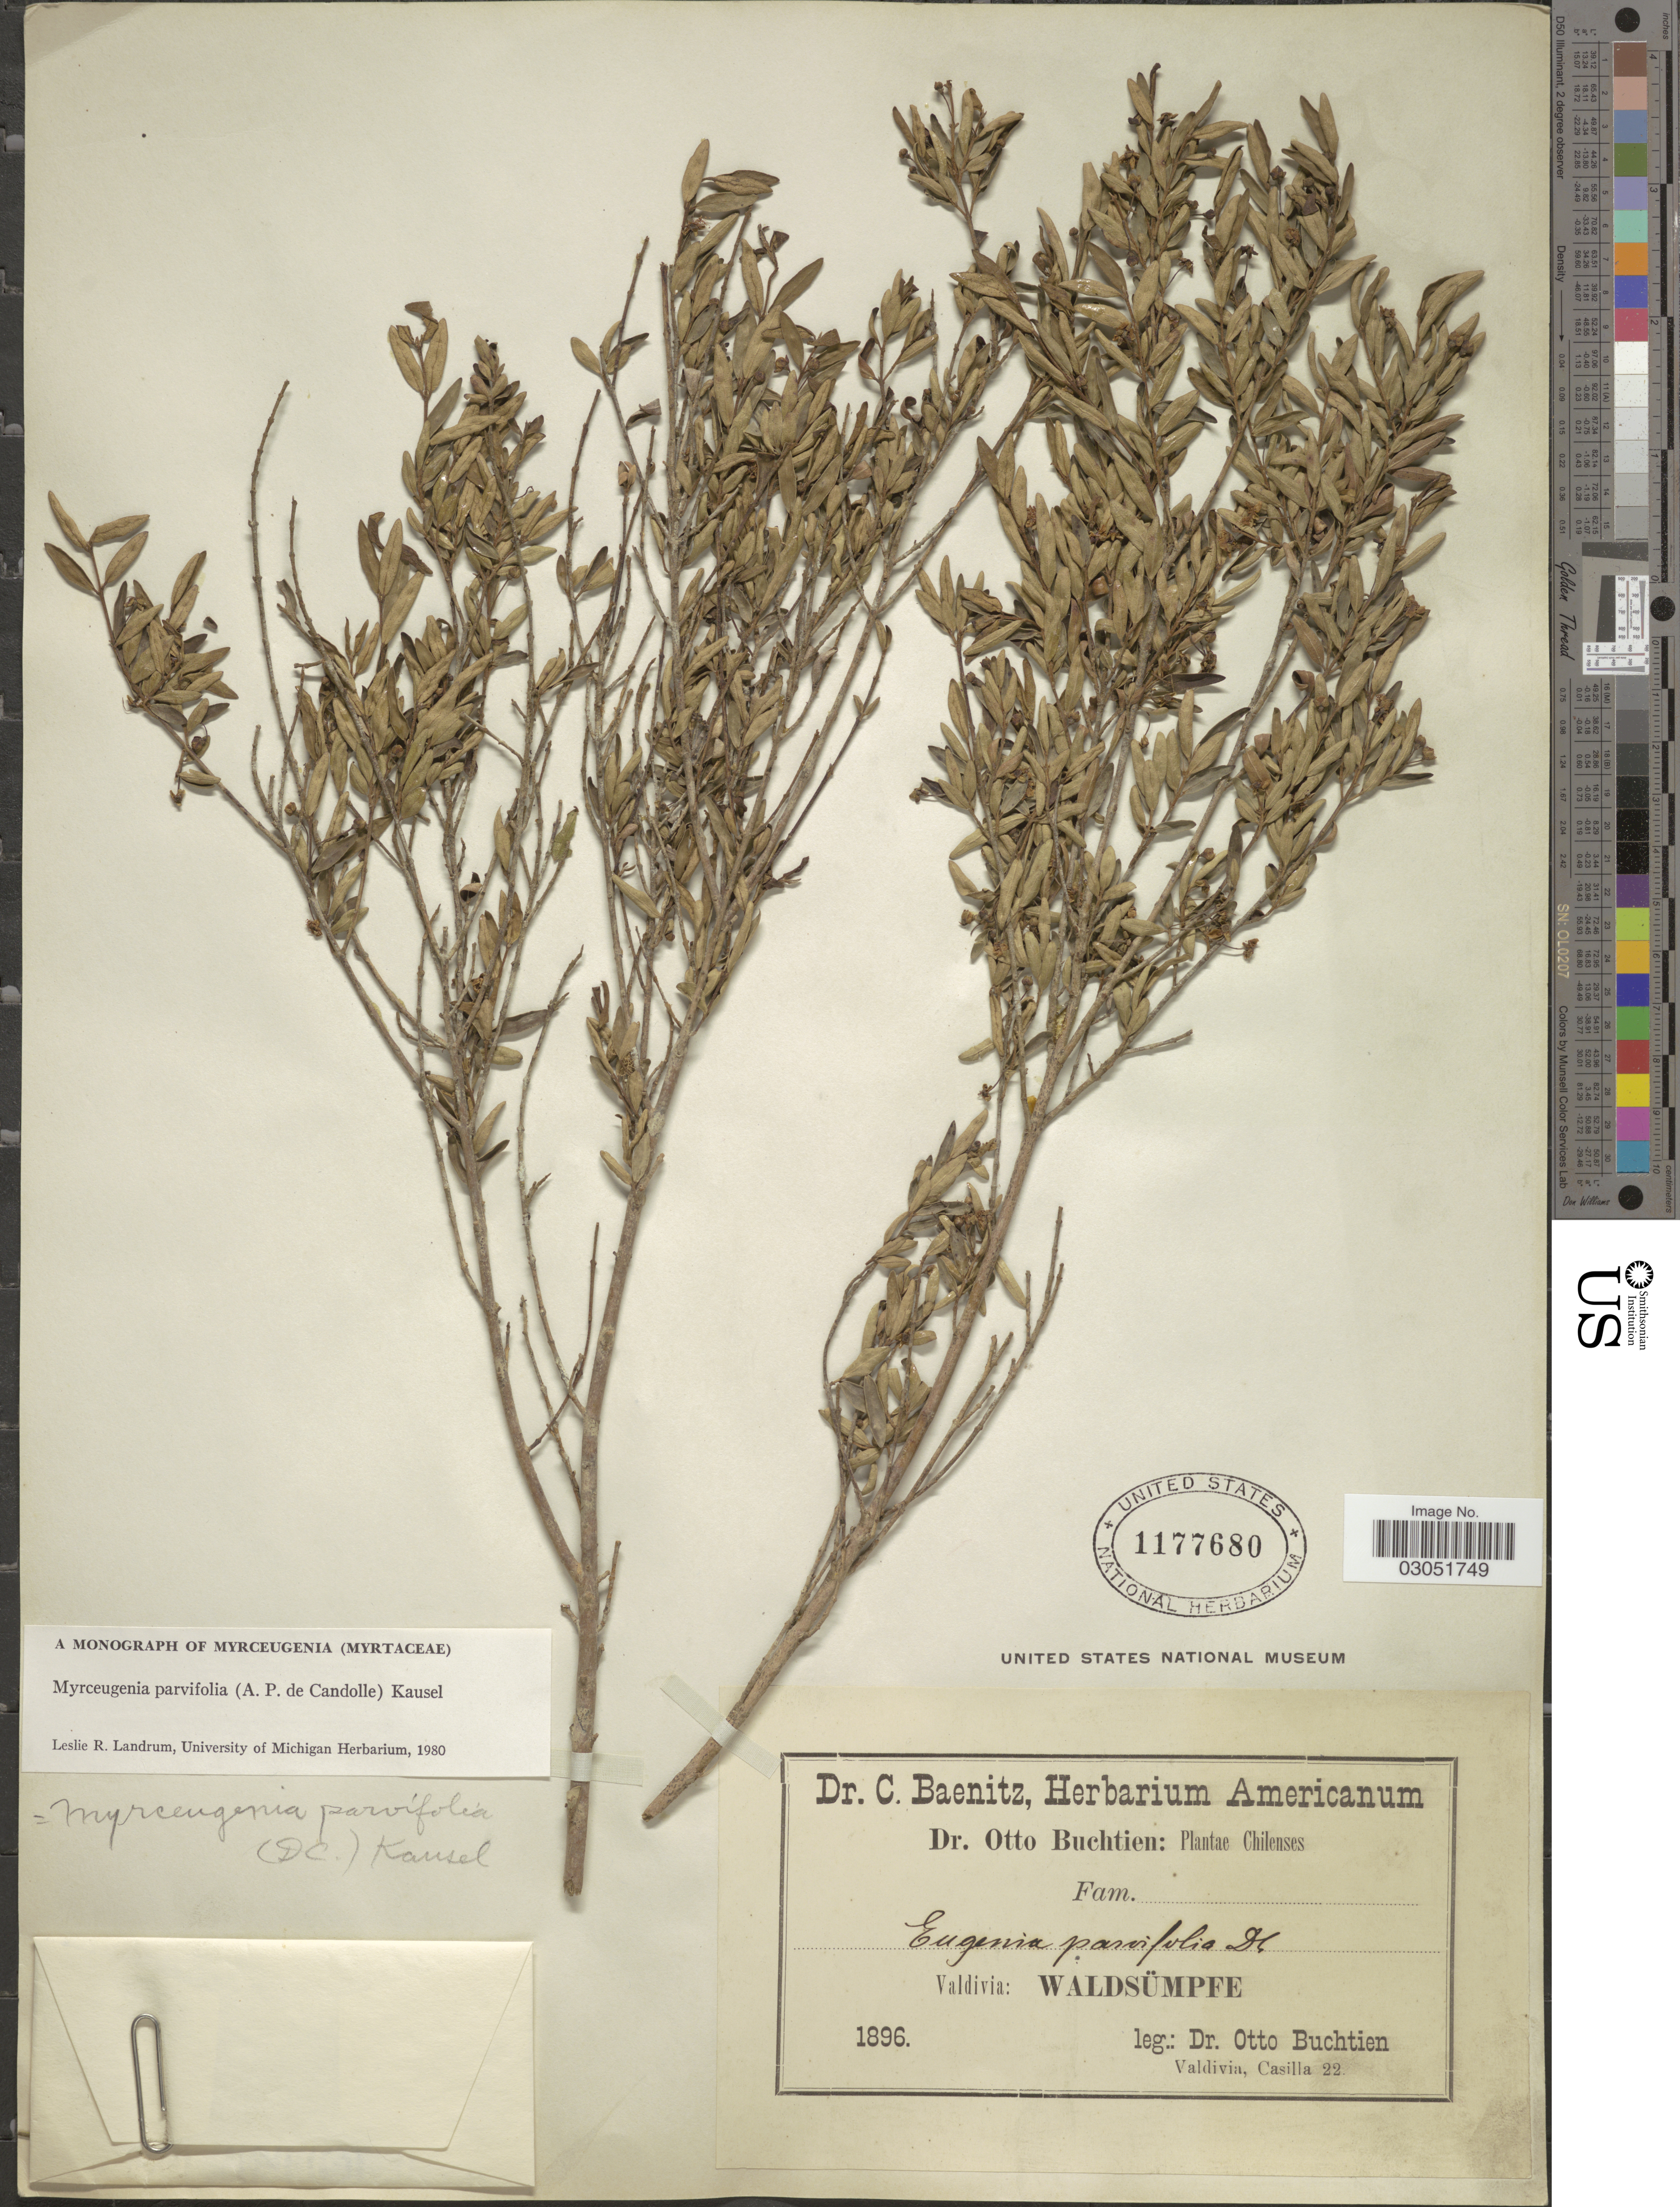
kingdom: Plantae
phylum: Tracheophyta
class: Magnoliopsida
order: Myrtales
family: Myrtaceae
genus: Myrceugenia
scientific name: Myrceugenia parvifolia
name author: (DC.) Kausel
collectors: O. Buchtien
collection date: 1896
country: Chile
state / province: Los Ríos (XIV)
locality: Valdivia: Waldsümpfe.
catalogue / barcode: US 1177680